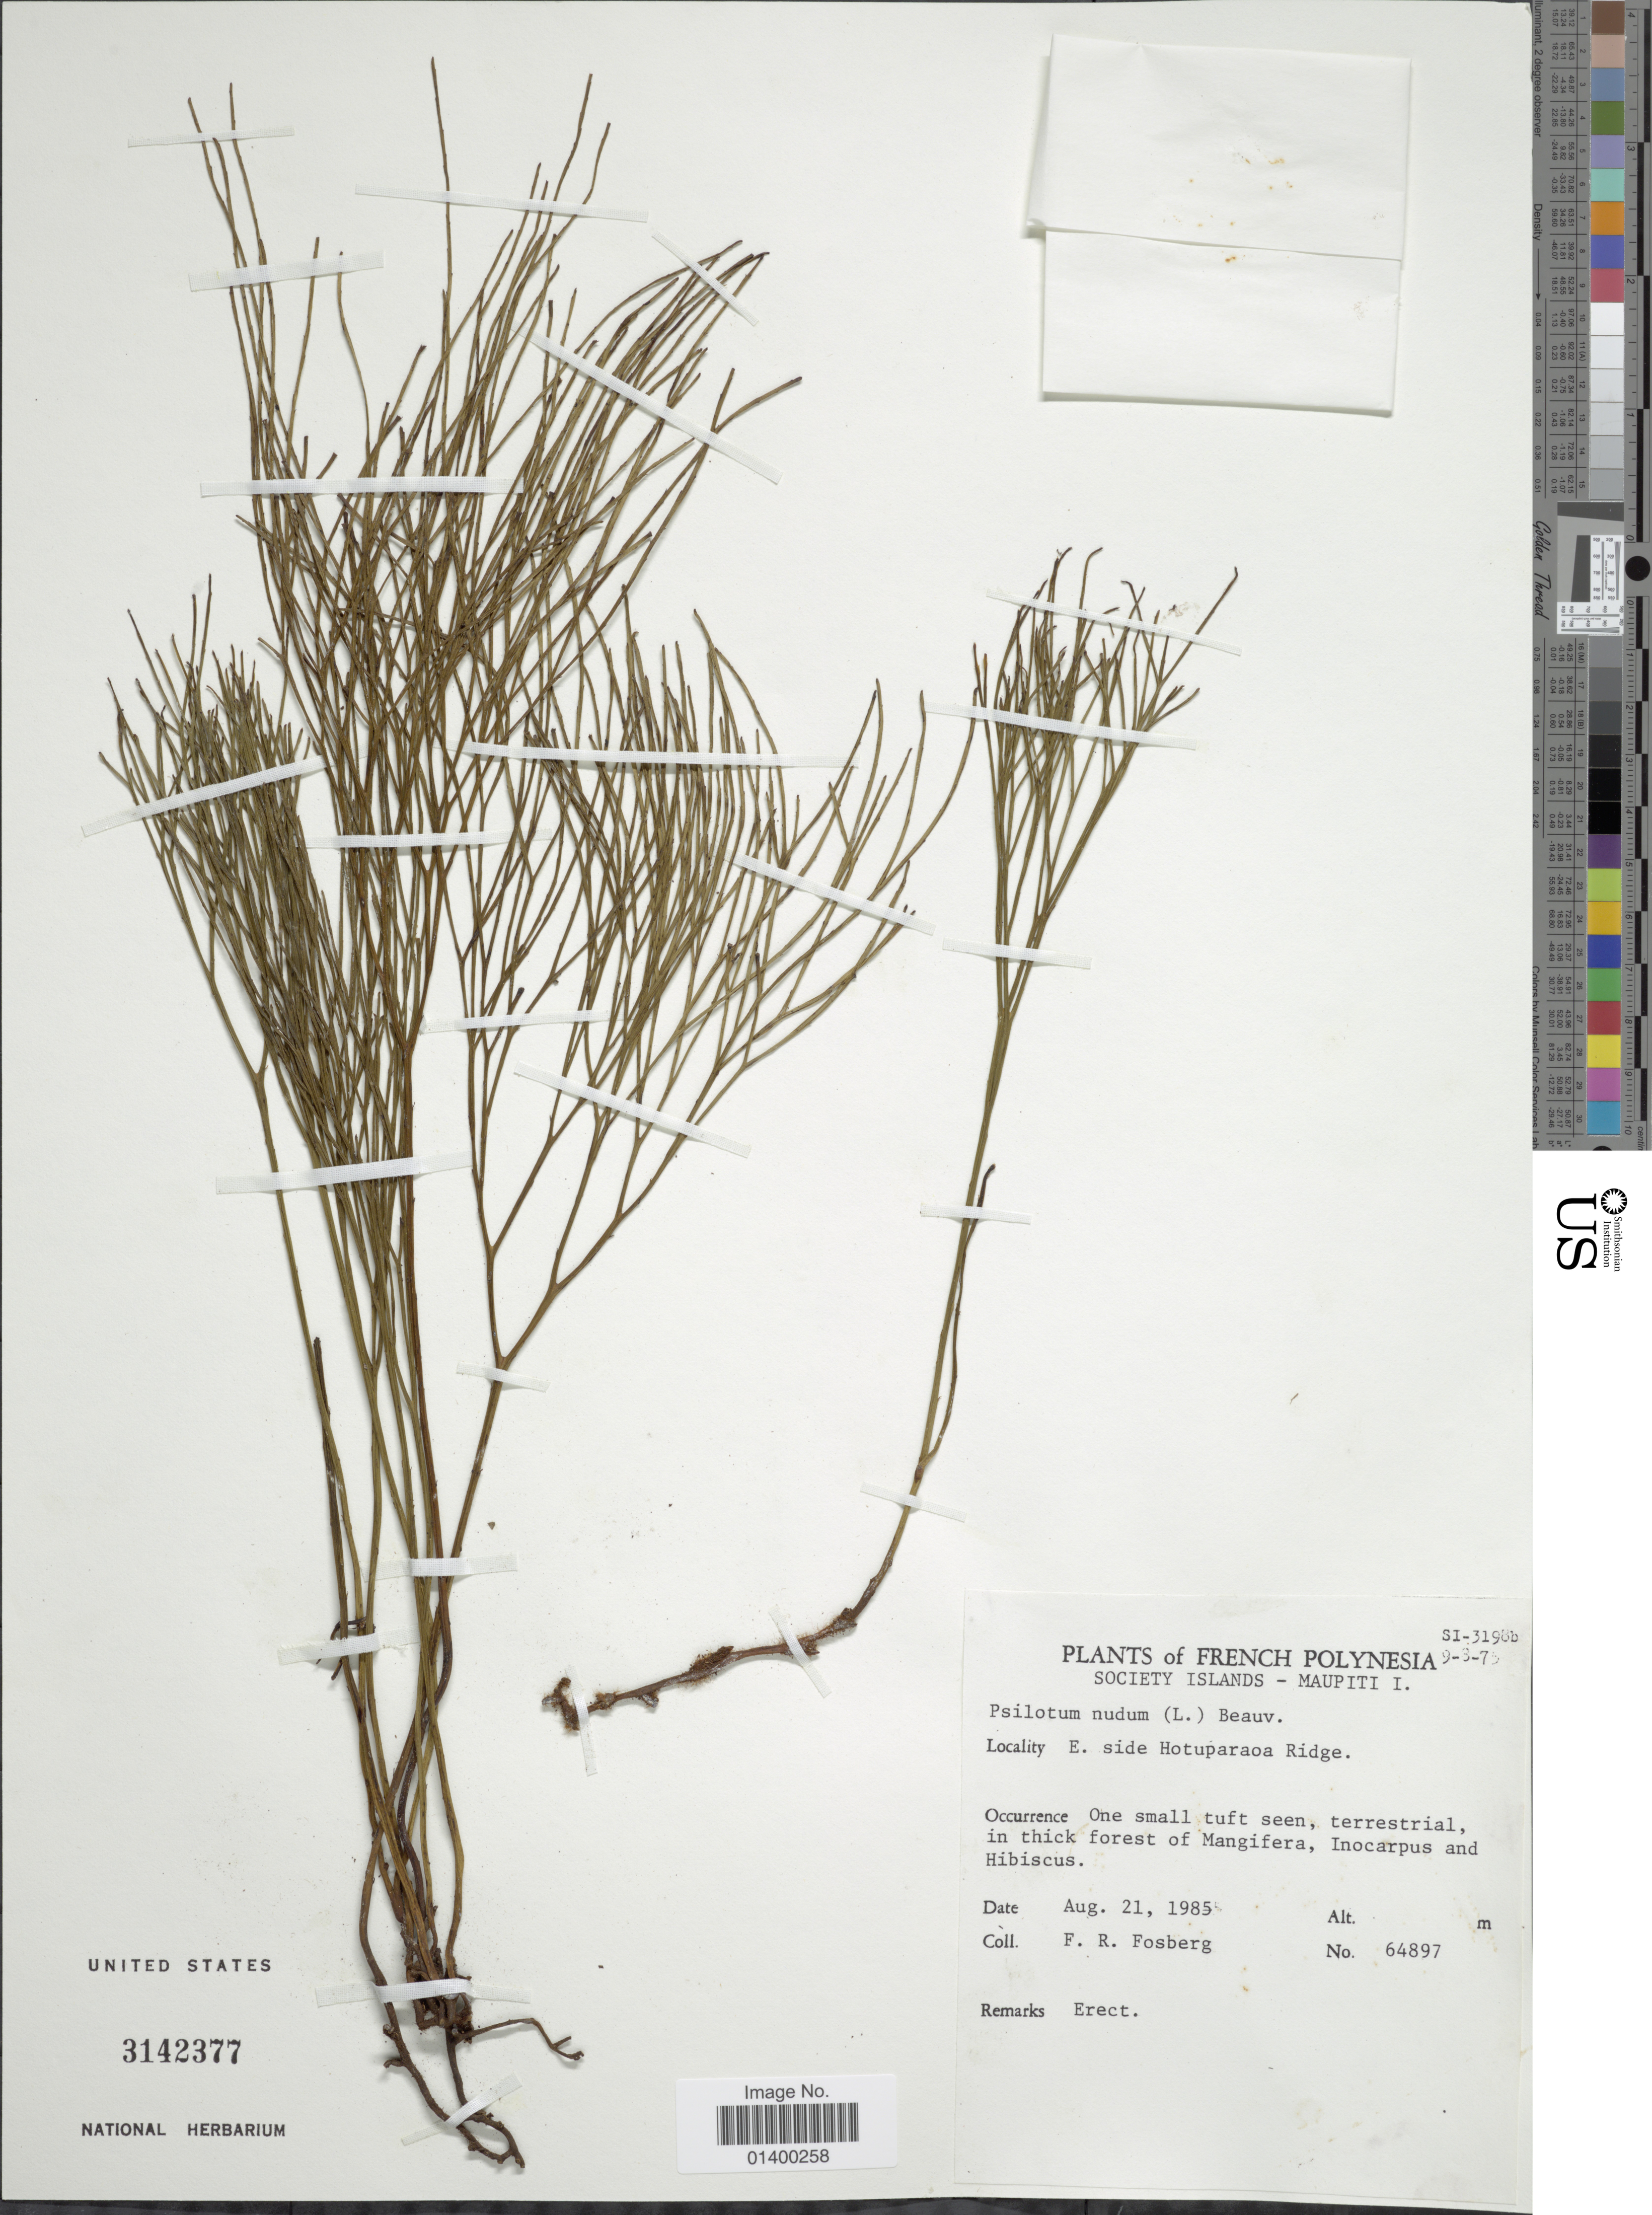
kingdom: Plantae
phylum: Tracheophyta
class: Polypodiopsida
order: Psilotales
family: Psilotaceae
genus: Psilotum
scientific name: Psilotum nudum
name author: (L.) P. Beauv.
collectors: F. Fisberg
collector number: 64897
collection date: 1985-08-21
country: French Polynesia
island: Maupiti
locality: Society Islands - Maupiti I. E side Hotuparoa Ridge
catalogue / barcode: US 3142377